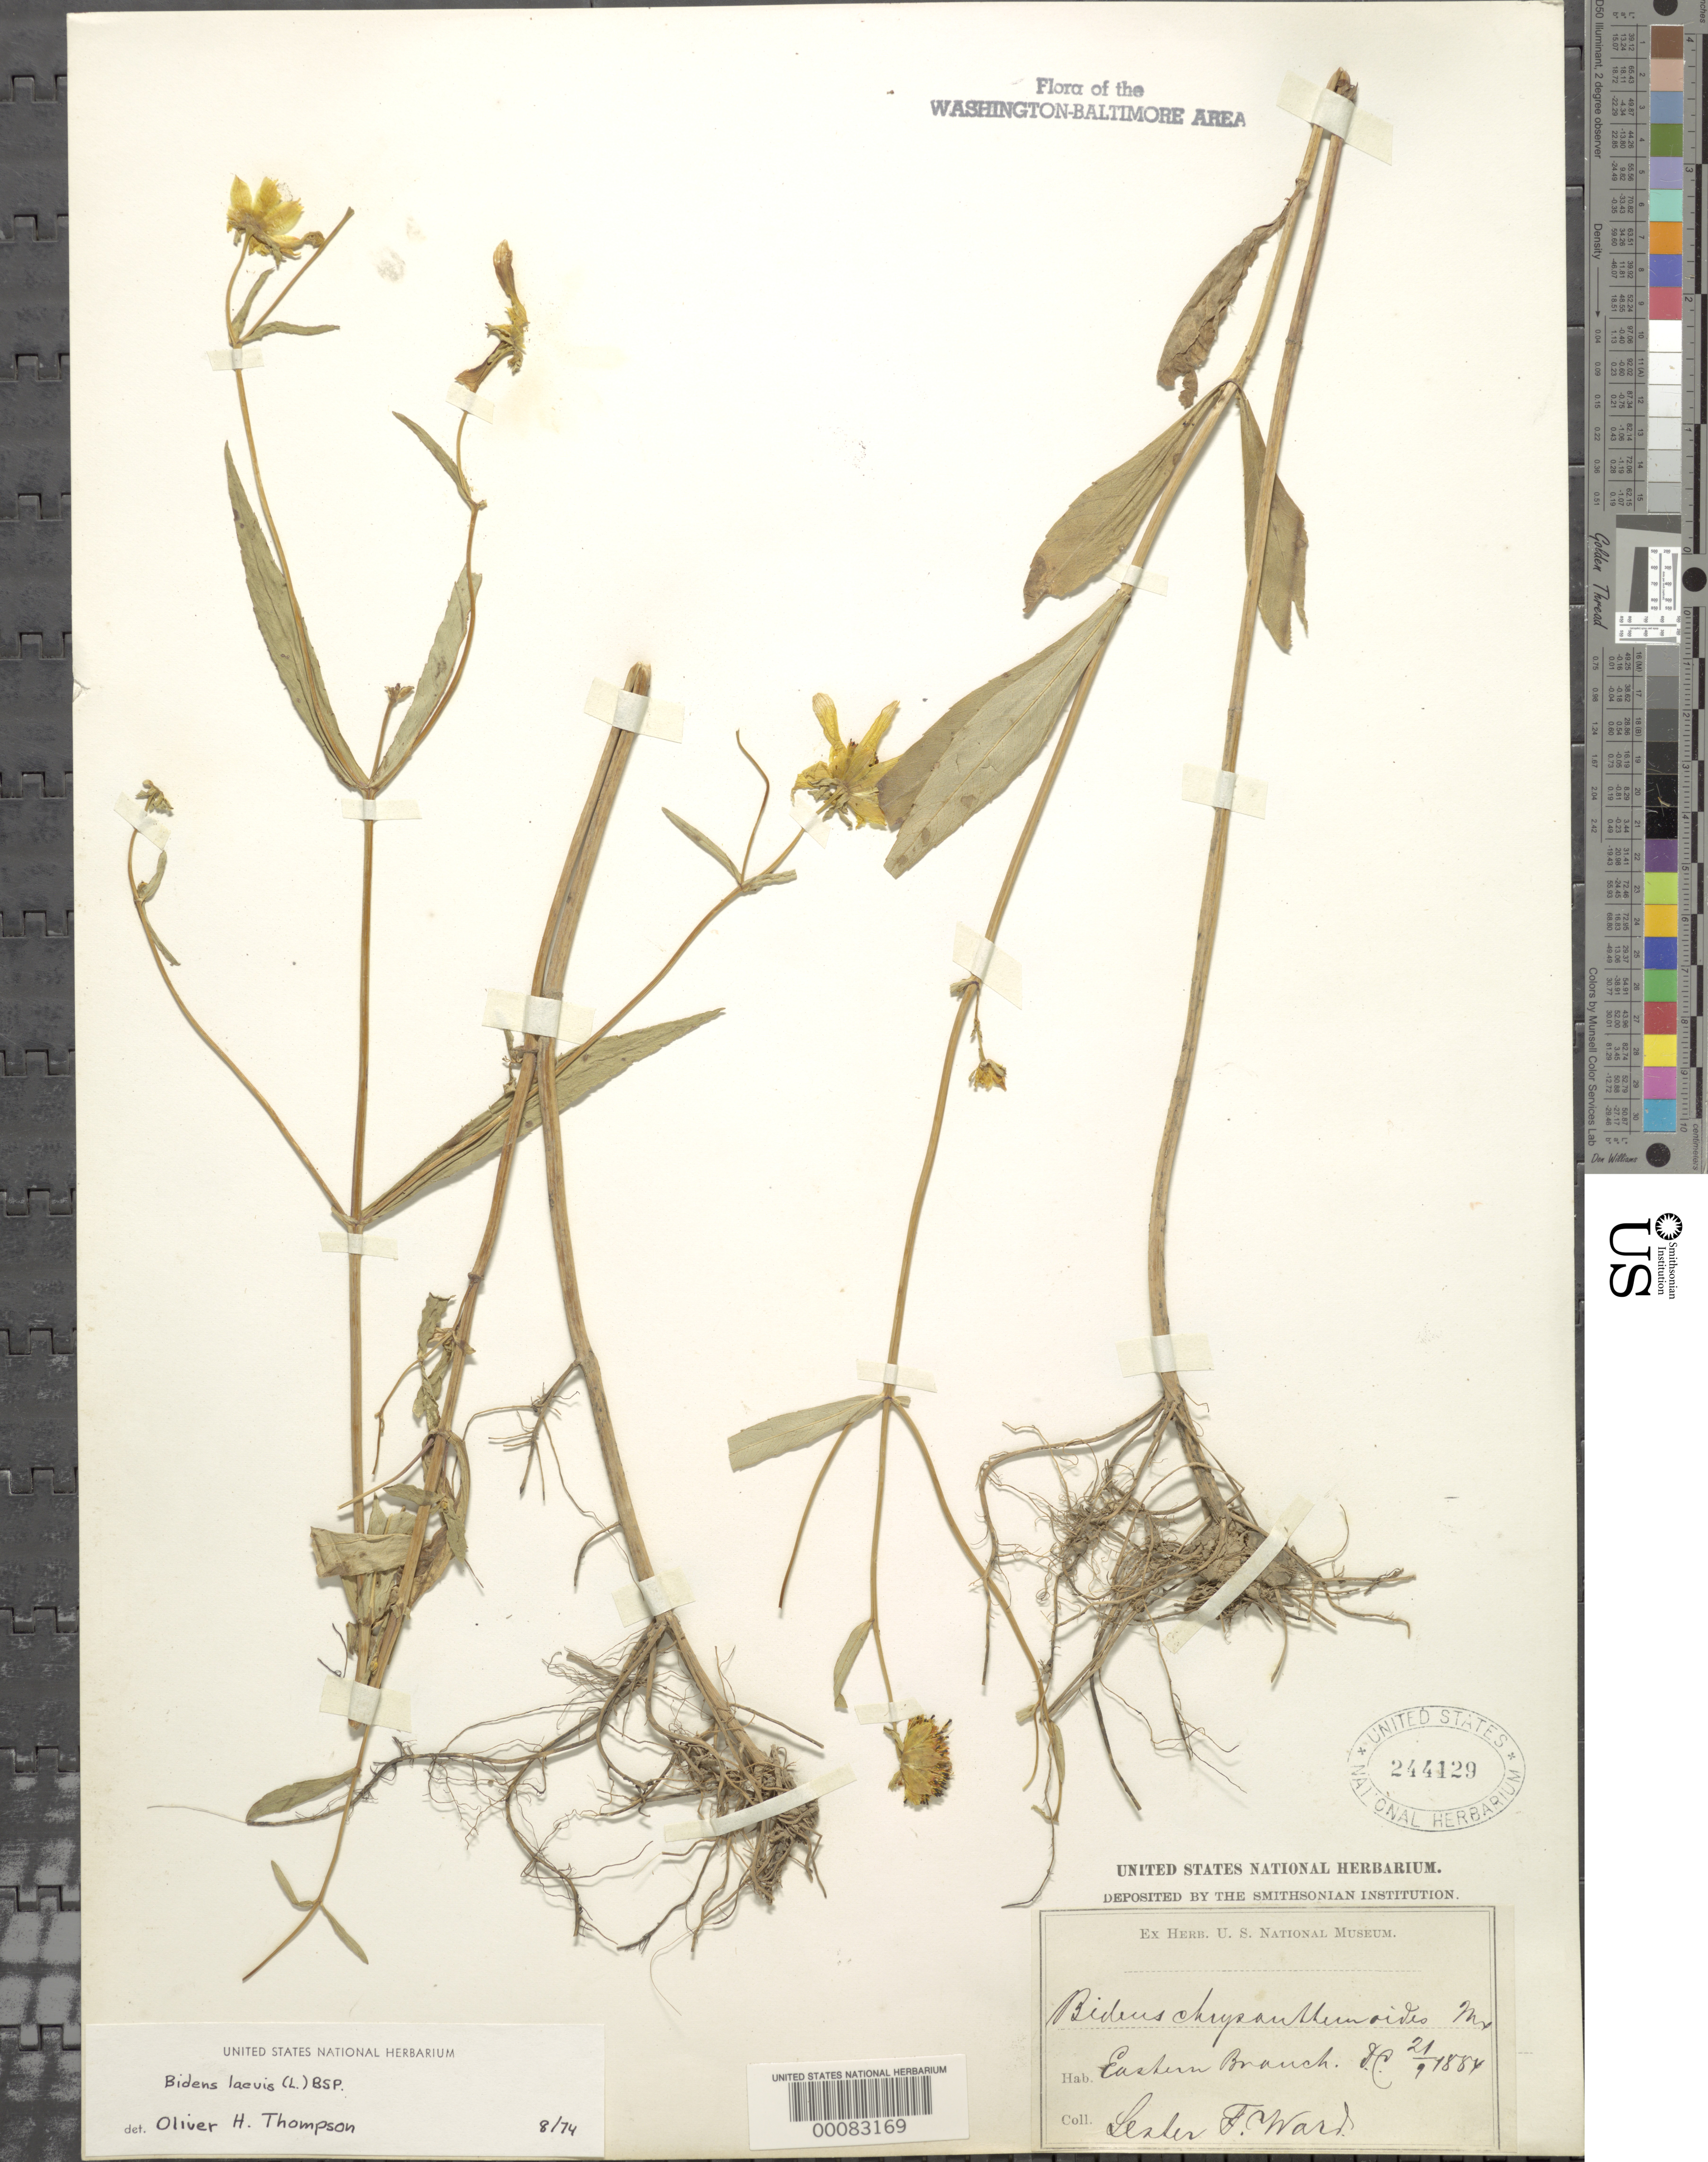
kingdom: Plantae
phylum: Tracheophyta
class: Magnoliopsida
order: Asterales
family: Asteraceae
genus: Bidens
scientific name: Bidens laevis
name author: (L.) Britton, Stearns & Poggenb.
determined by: Thompson, O. H.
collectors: L. F. Ward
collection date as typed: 21 Sep 1884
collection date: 1884-09-21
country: United States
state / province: District of Columbia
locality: Eastern Branch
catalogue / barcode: US 244129